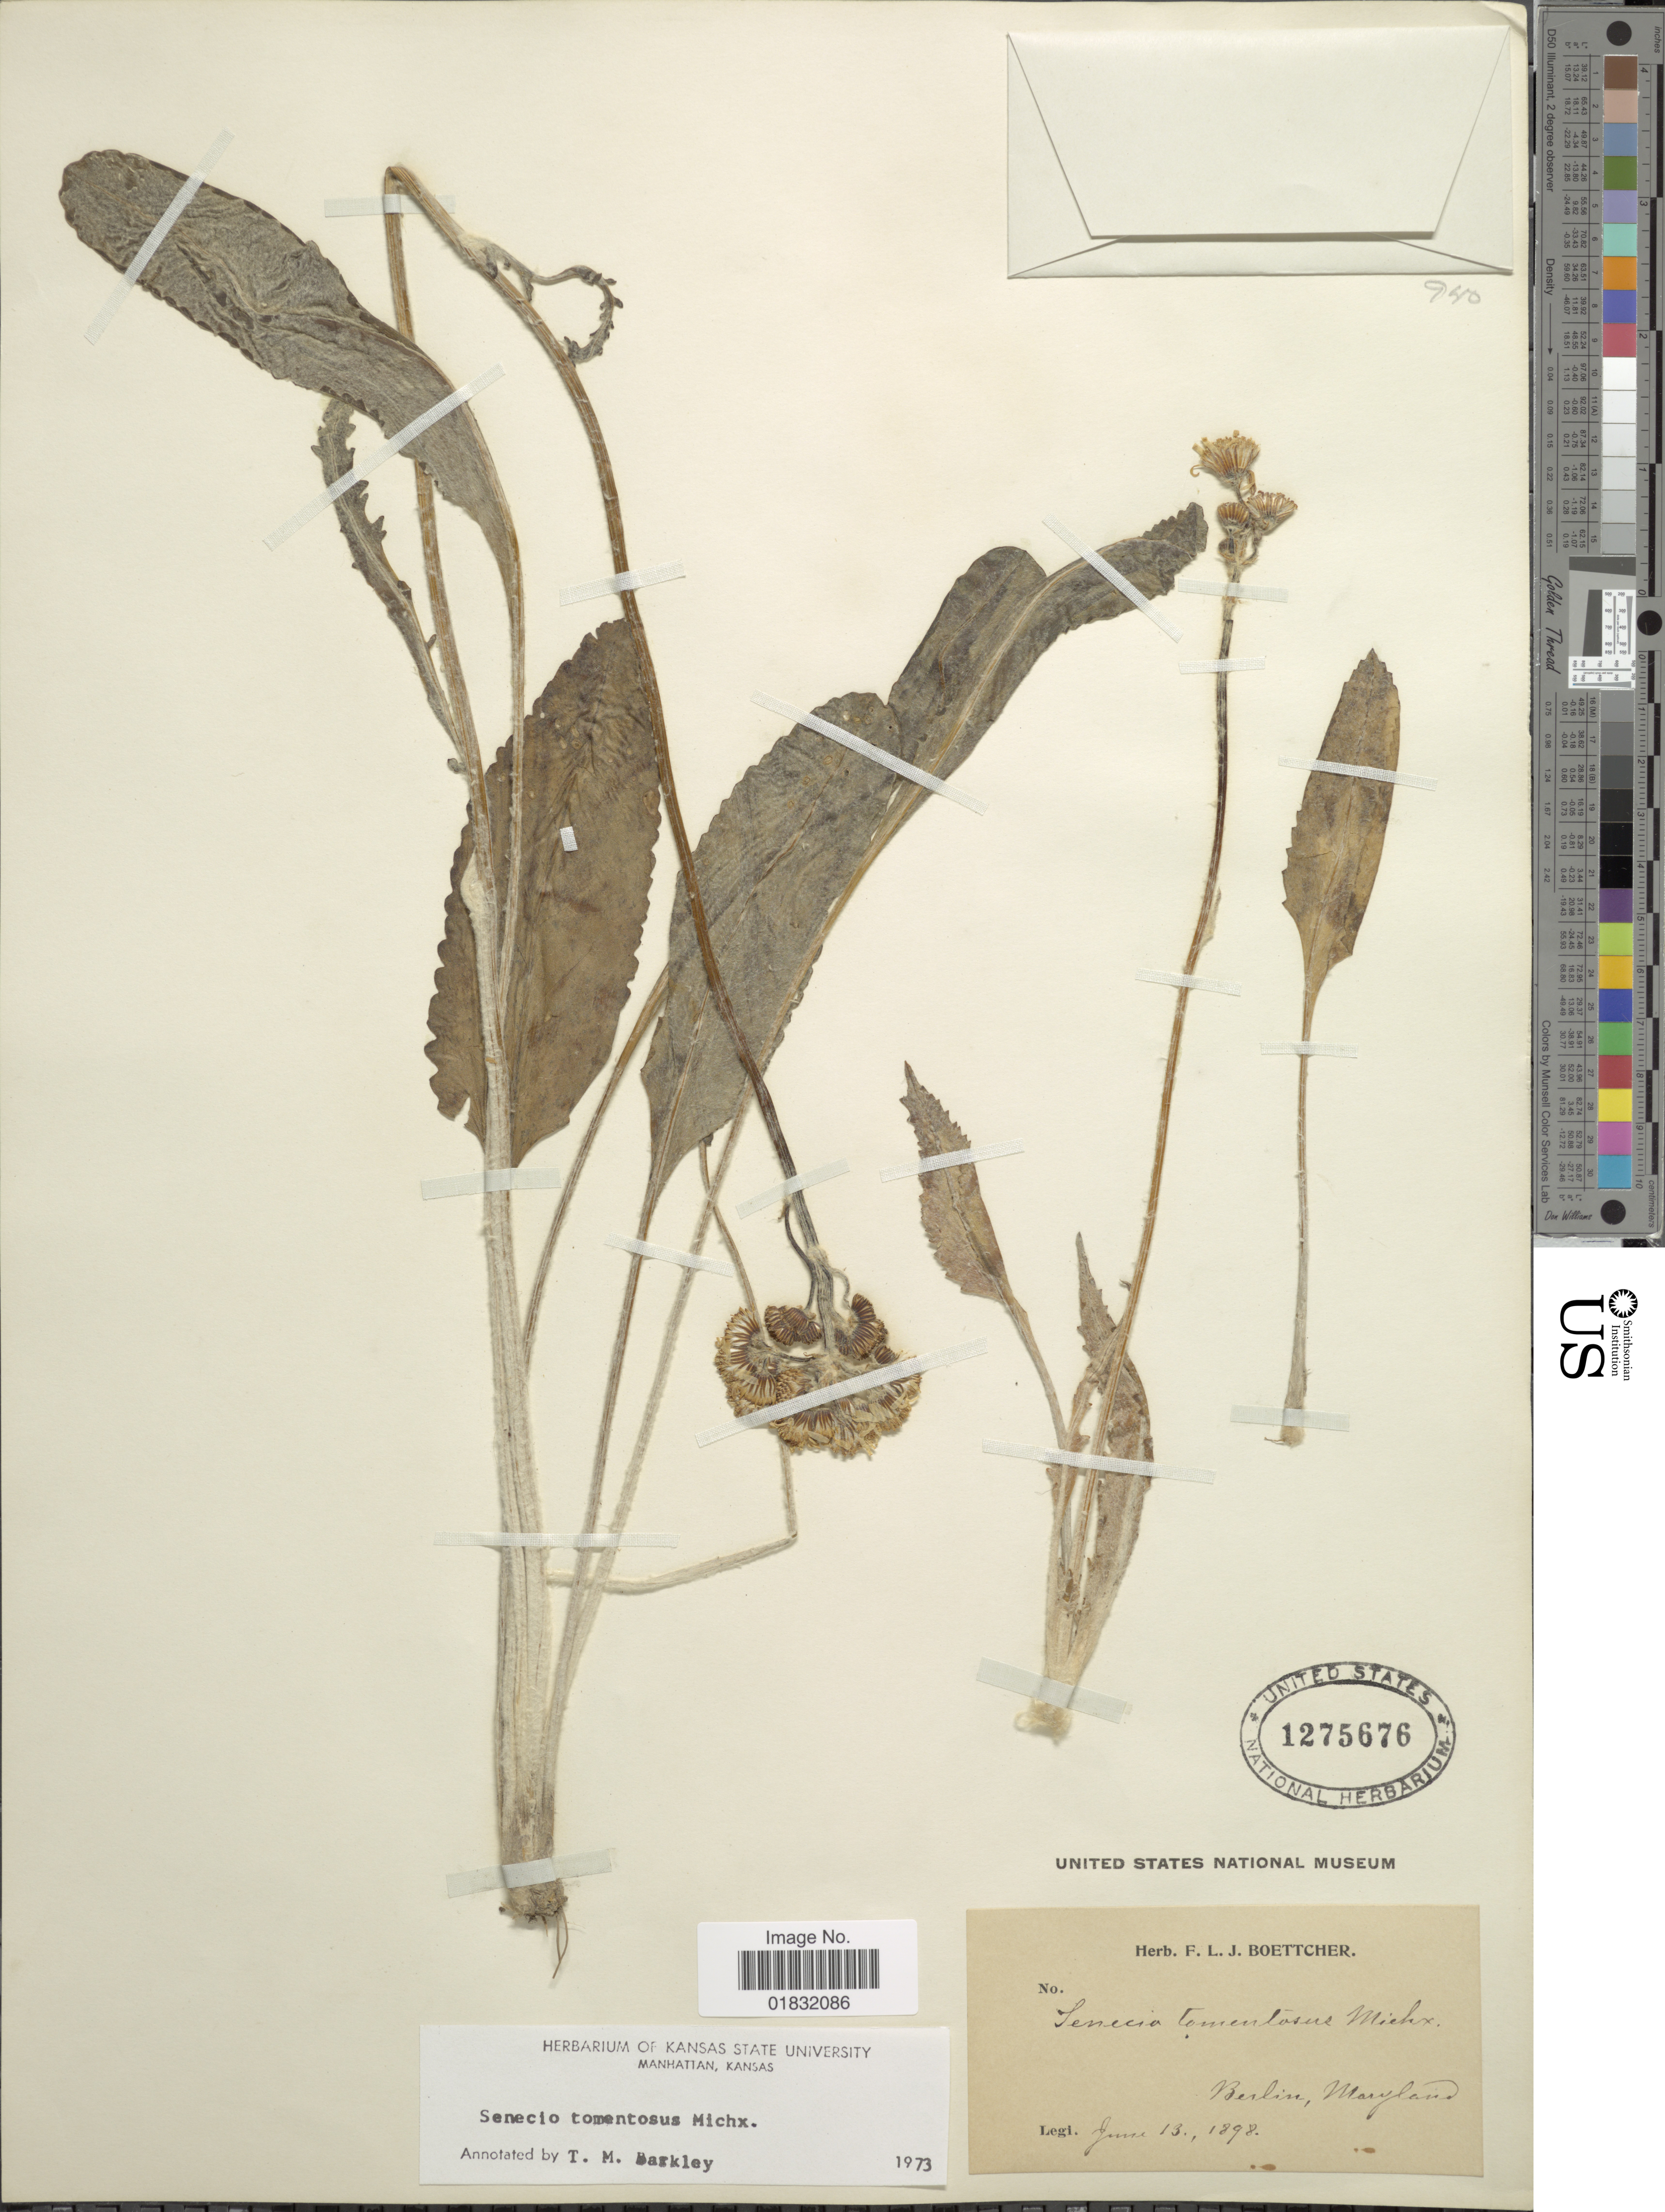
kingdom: Plantae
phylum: Tracheophyta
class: Magnoliopsida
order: Asterales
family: Asteraceae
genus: Packera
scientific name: Packera dubia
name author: (Spreng.) Trock & Mabb.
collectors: ex herb. F. L. J. Boettcher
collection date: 1898-06-13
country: United States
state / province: Maryland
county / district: Worcester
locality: Berlin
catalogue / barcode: US 1275676